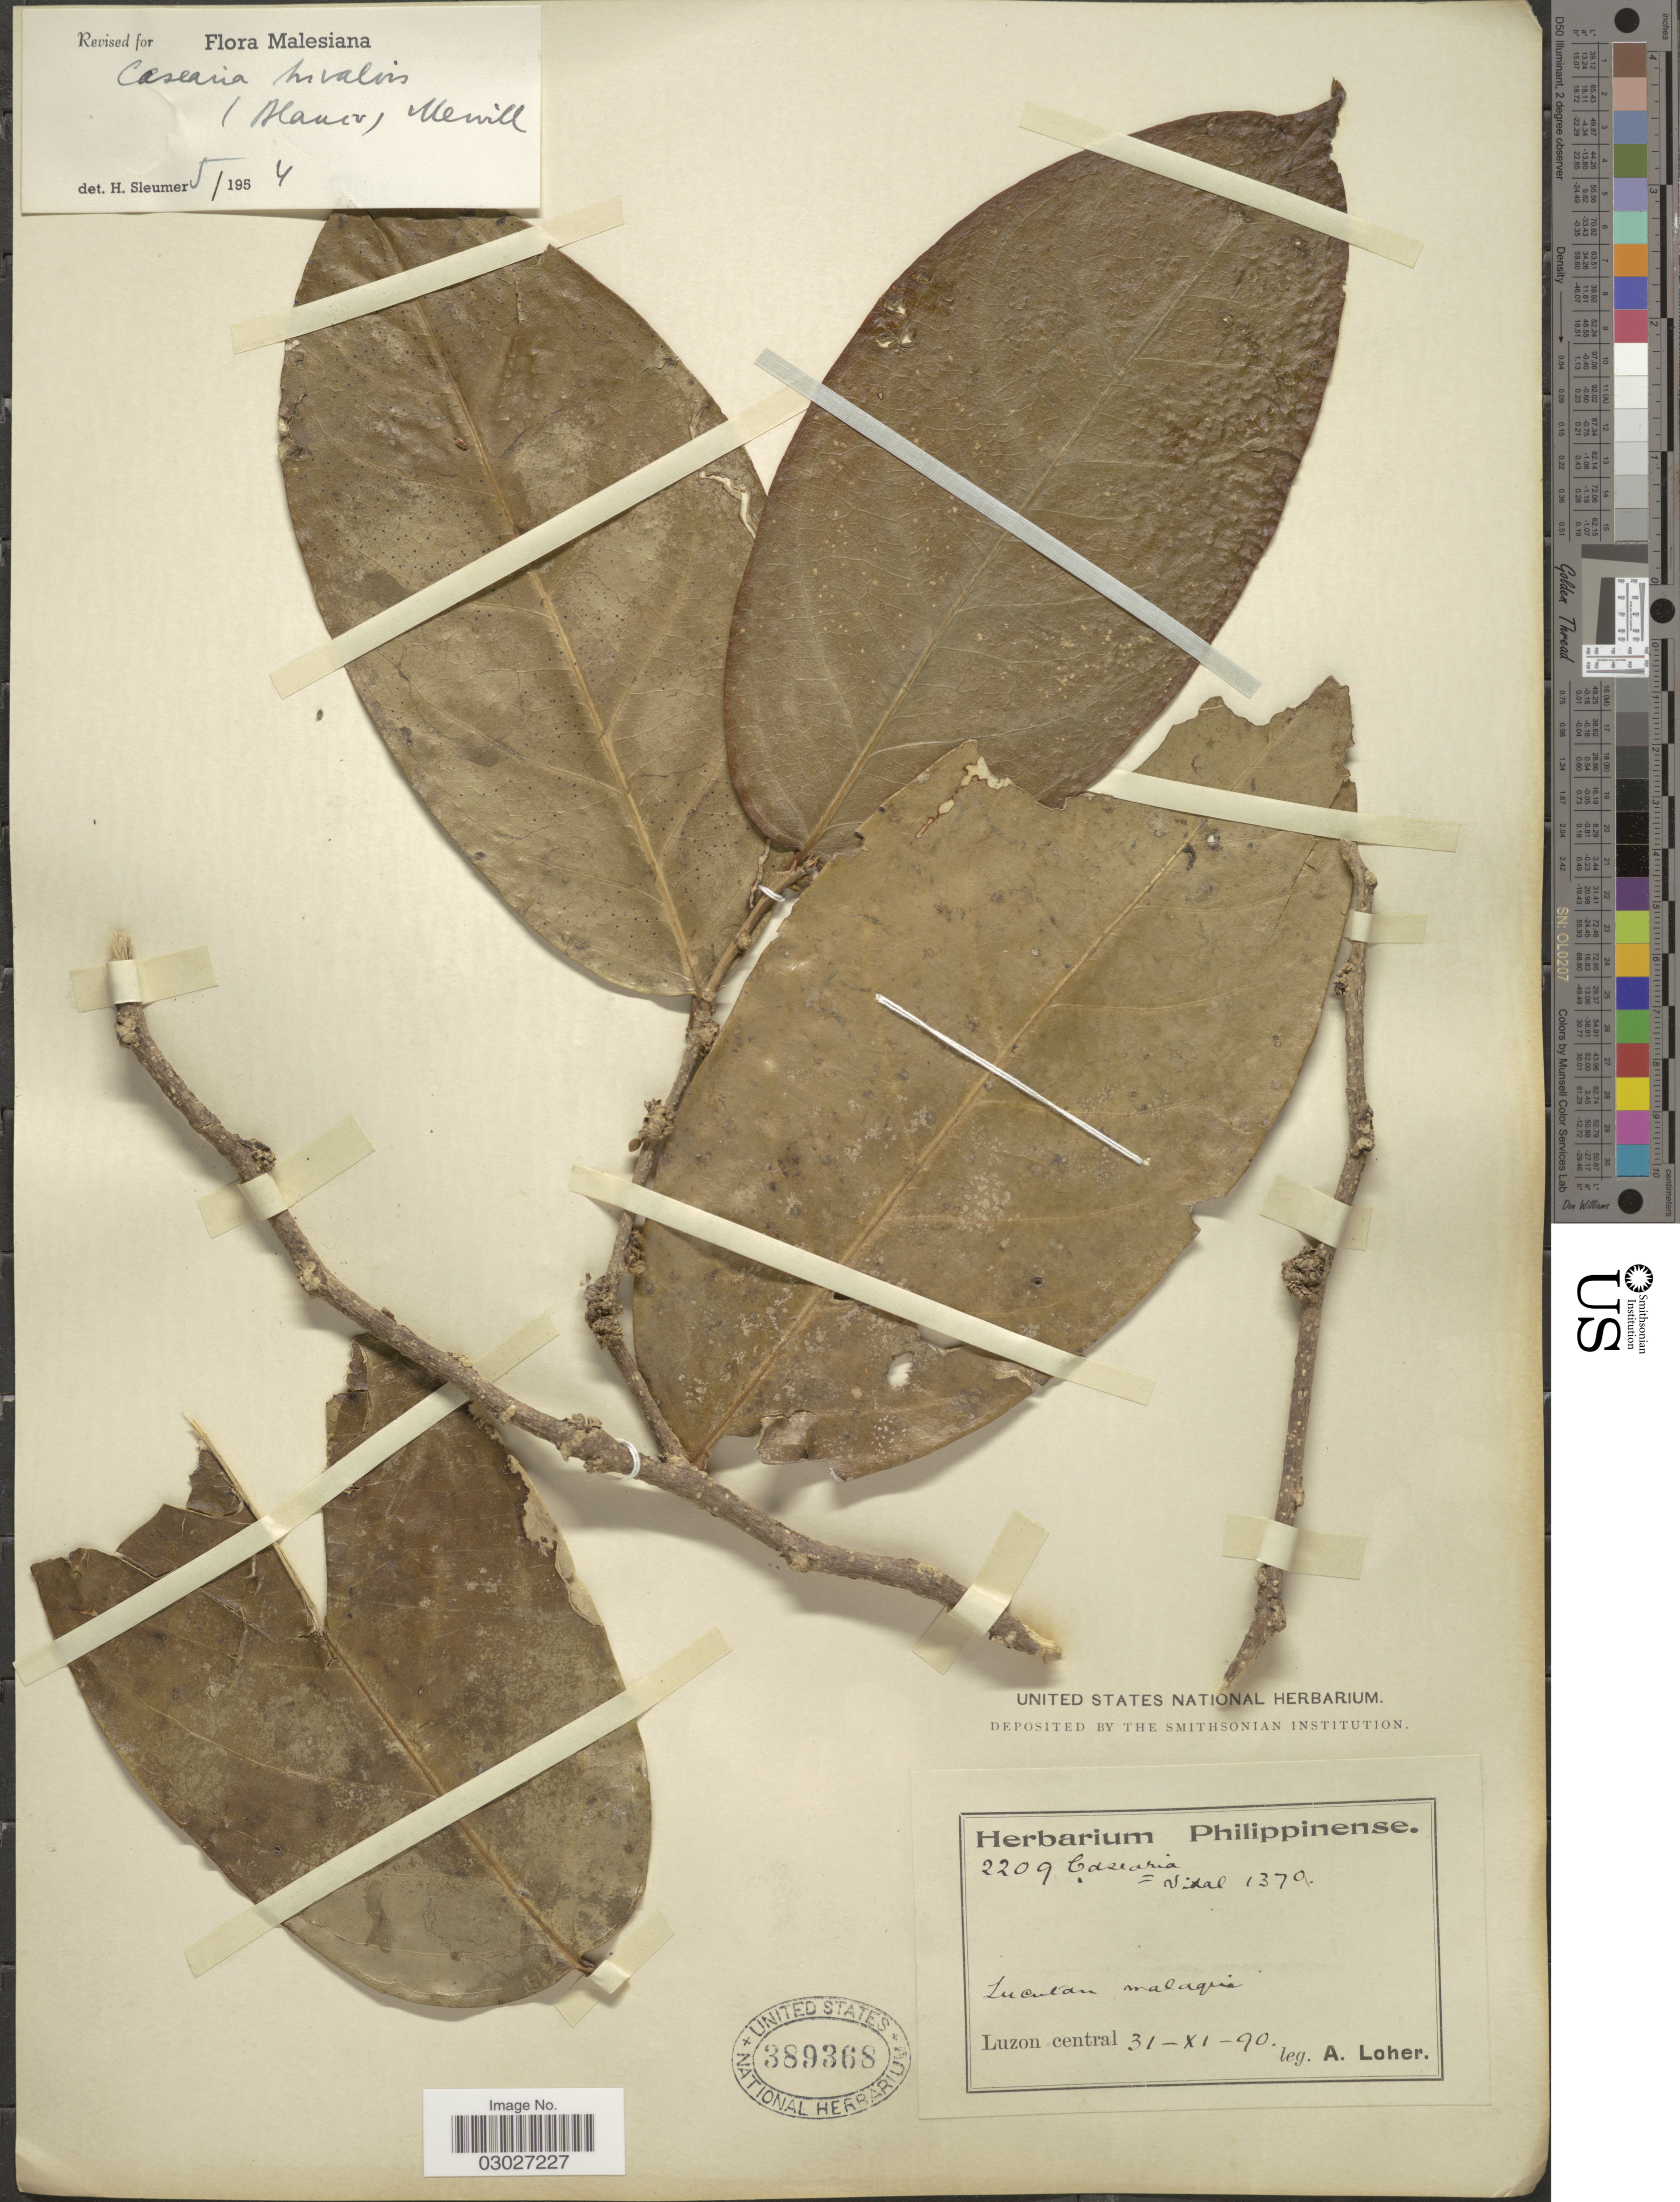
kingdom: Plantae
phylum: Tracheophyta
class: Magnoliopsida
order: Malpighiales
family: Salicaceae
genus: Casearia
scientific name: Casearia trivalvis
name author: (Blanco) Merr.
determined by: Sleumer, H. O.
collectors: A. Loher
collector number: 2209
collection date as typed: Transcribed d/m/y: 31/11/90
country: Philippines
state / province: Central Luzon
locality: Lucutan malaquia (possibly walaquia) Luzon central.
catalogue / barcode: US 389368